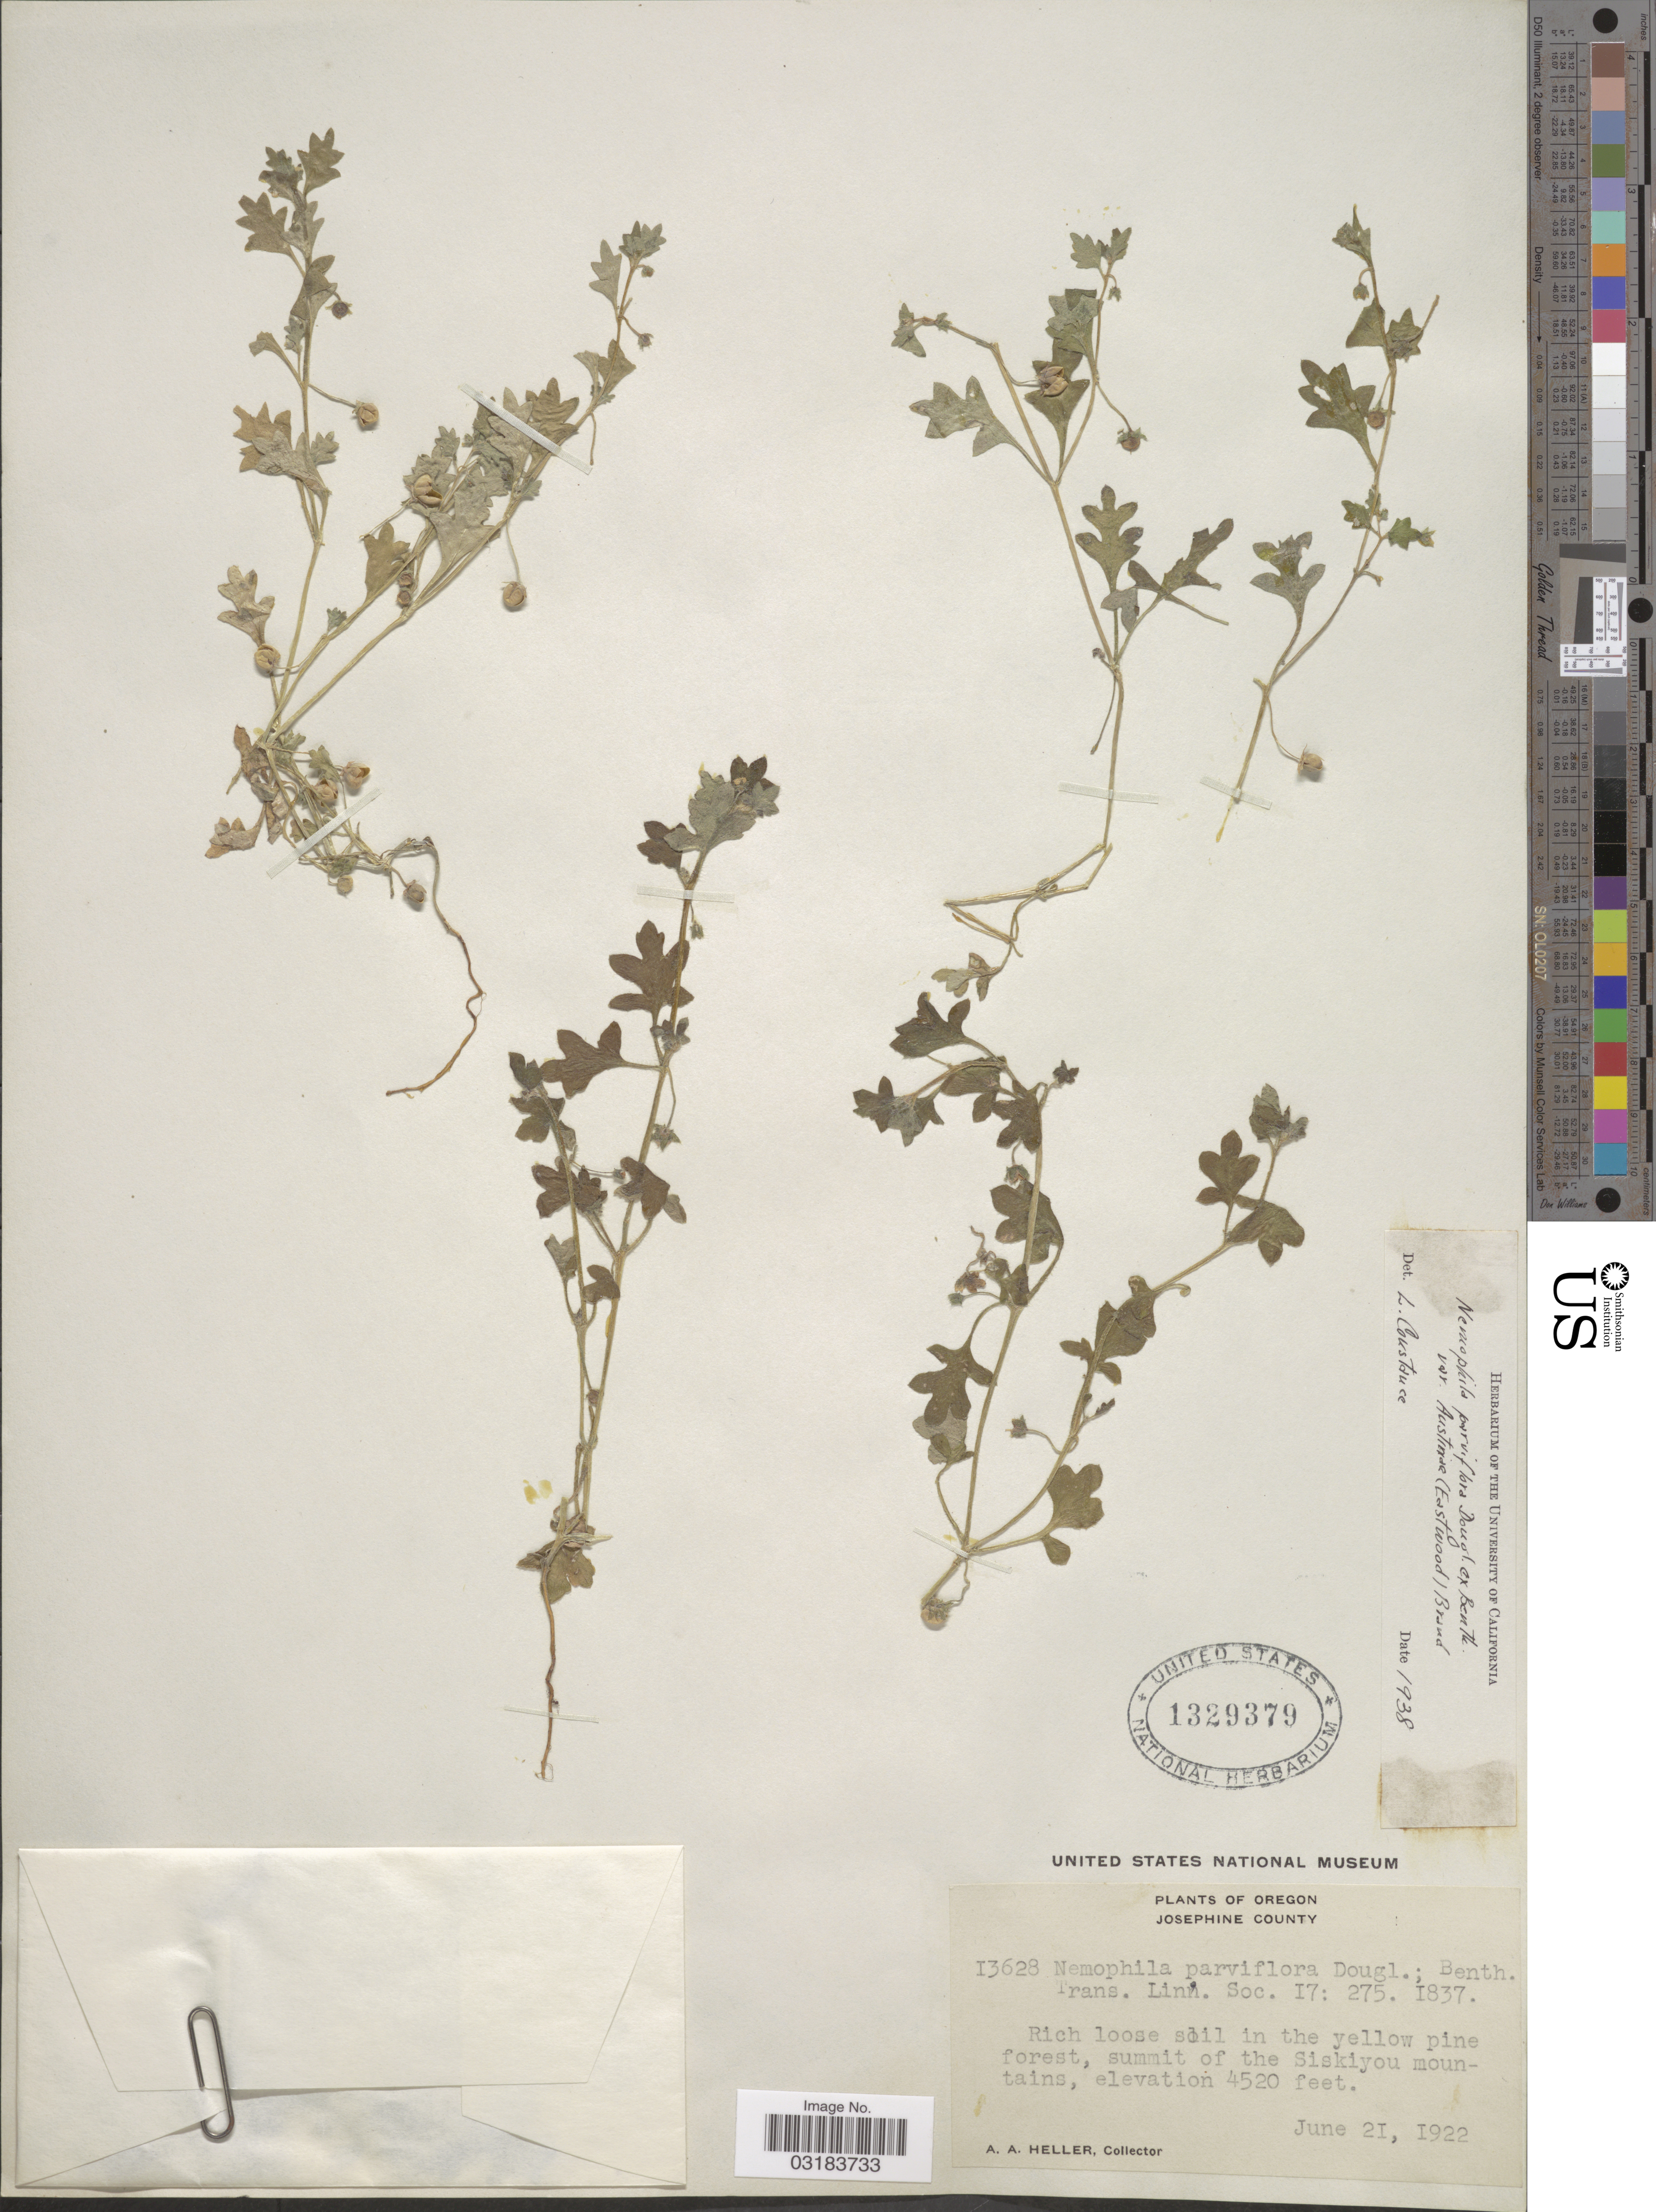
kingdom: Plantae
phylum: Tracheophyta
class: Magnoliopsida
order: Boraginales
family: Hydrophyllaceae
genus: Nemophila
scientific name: Nemophila parviflora var. austiniae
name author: (Eastw.) Brand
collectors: A. A. Heller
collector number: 13628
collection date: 1922-06-21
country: United States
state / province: Oregon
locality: Josephine County. Summit of the Siskiyou mountains.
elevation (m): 1378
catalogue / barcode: US 1329379